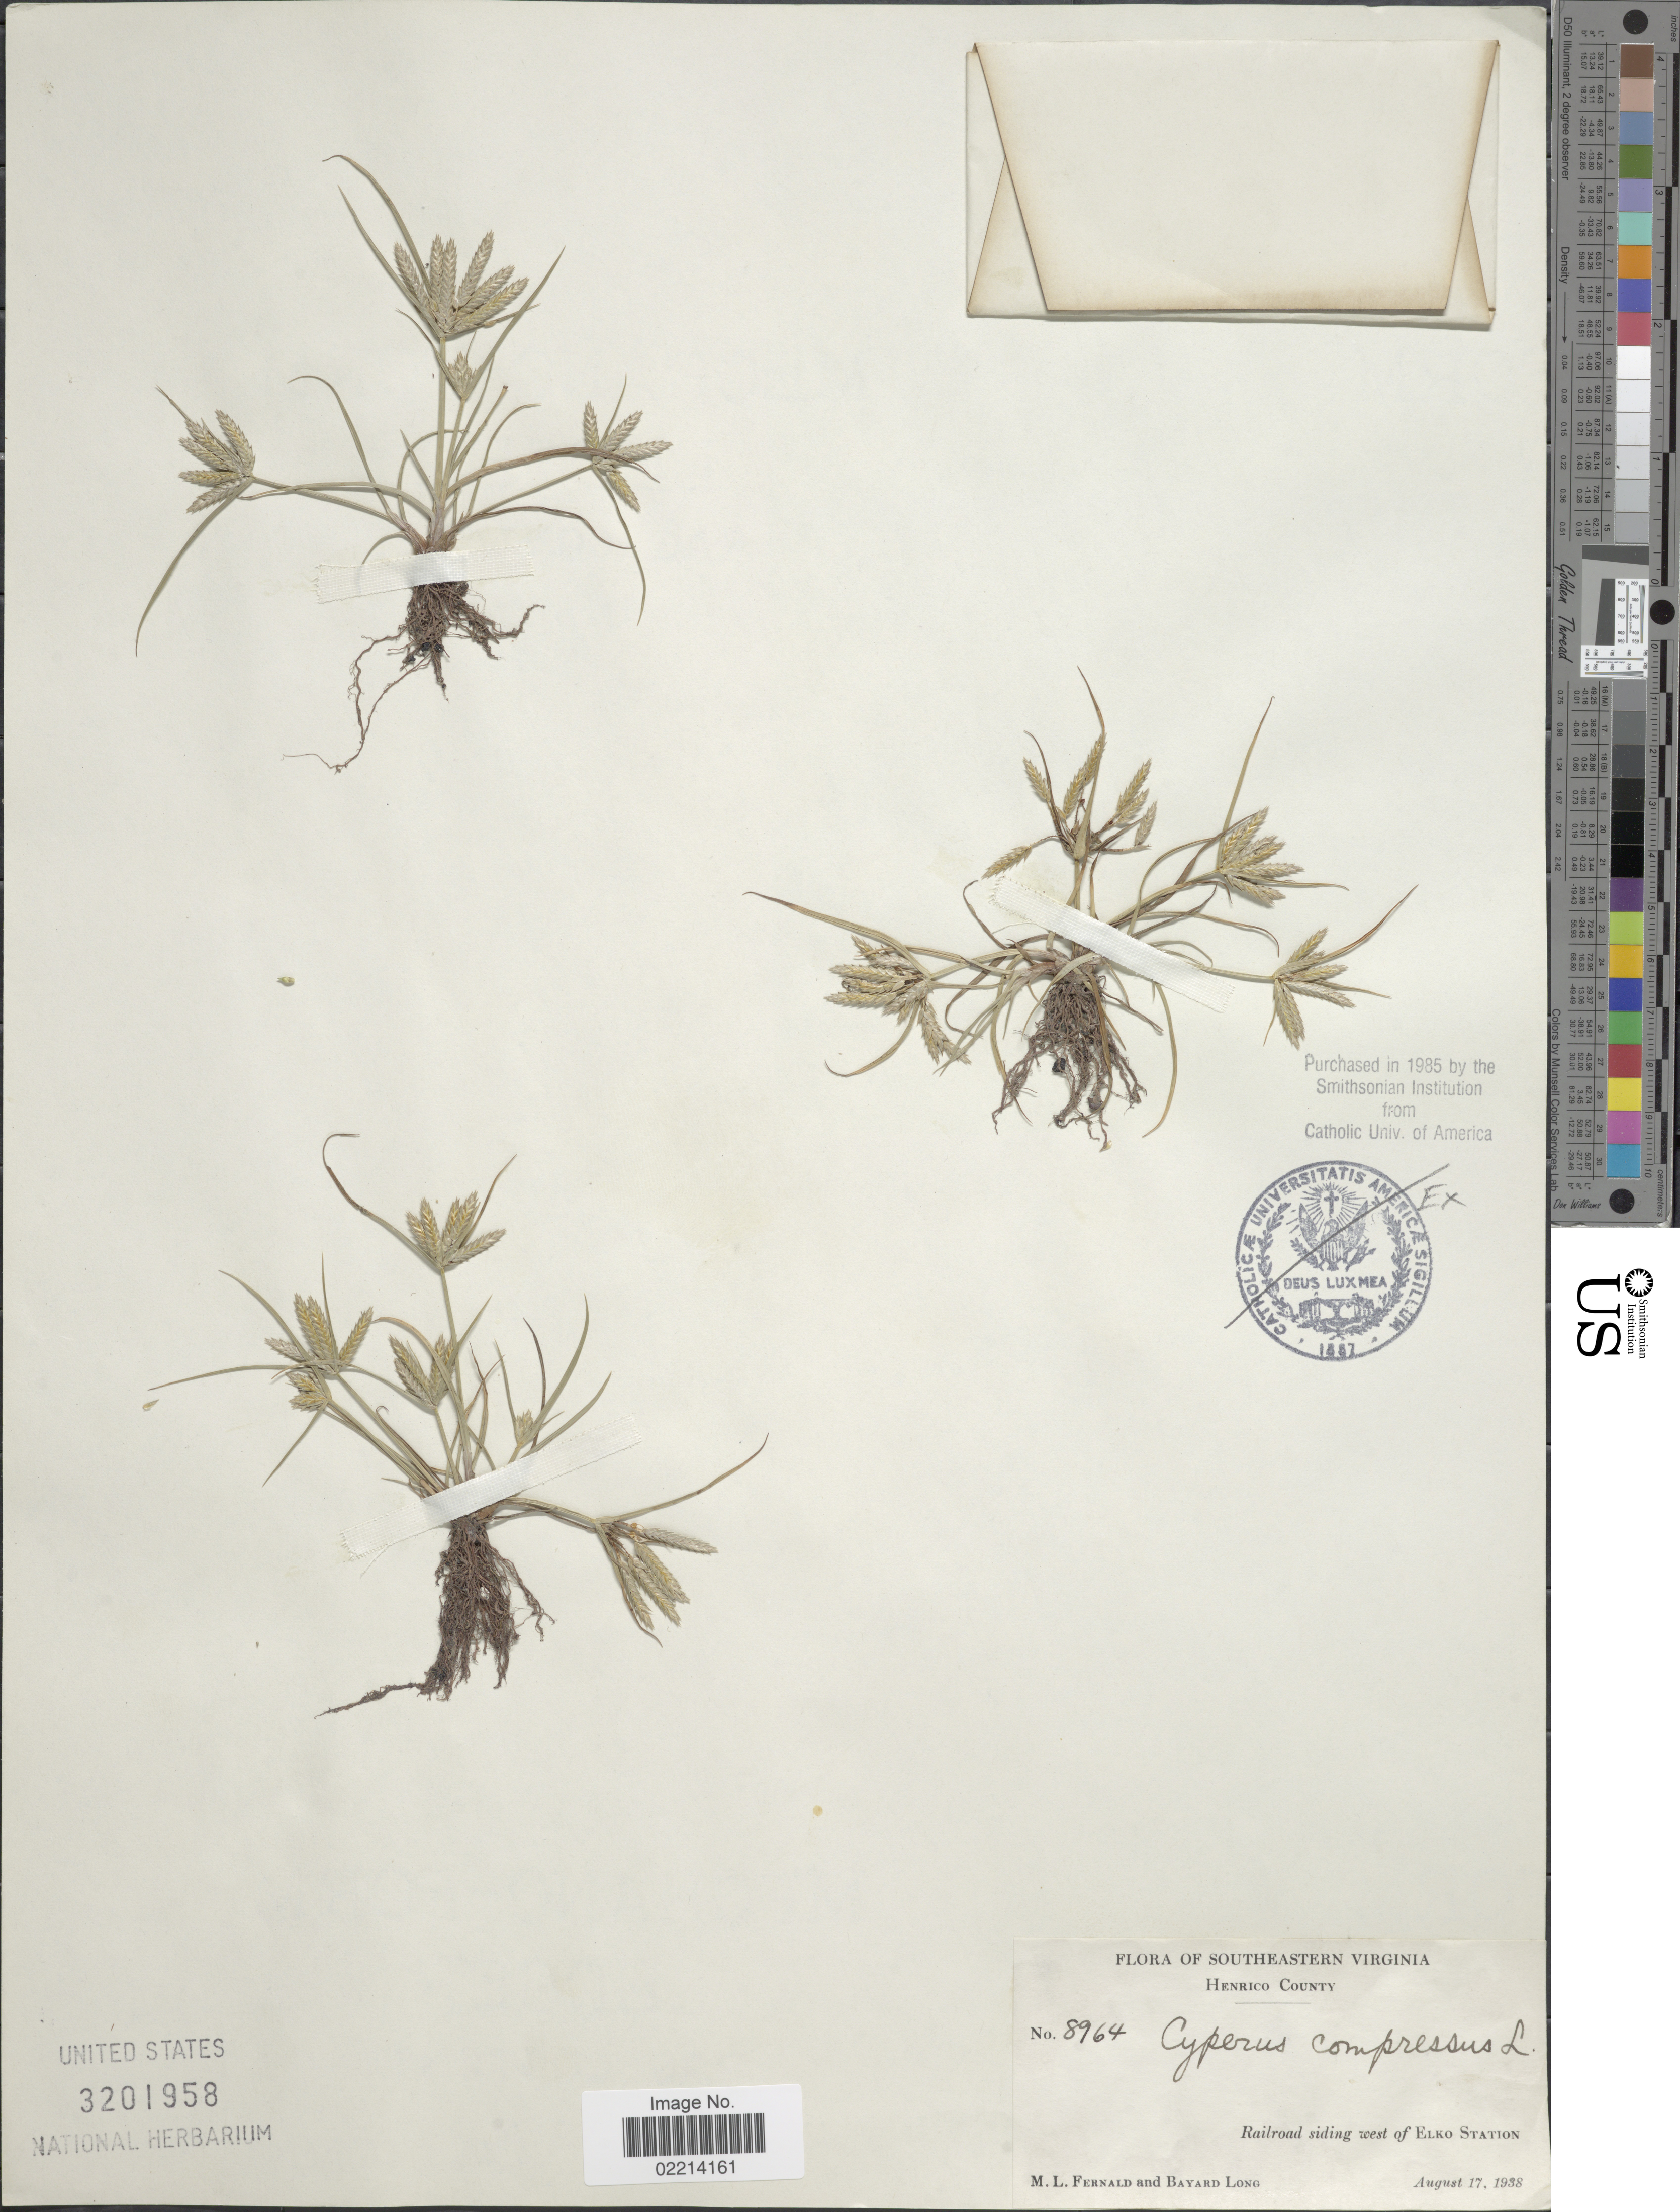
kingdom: Plantae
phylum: Tracheophyta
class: Liliopsida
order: Poales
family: Cyperaceae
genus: Cyperus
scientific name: Cyperus compressus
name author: L.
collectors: M. L. Fernald & B. Long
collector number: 8964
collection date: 1938-08-17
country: United States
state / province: Virginia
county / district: Henrico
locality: Southeastern Virginia. Henrico County. Railroad siding west of Elko Station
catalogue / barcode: US 3201958